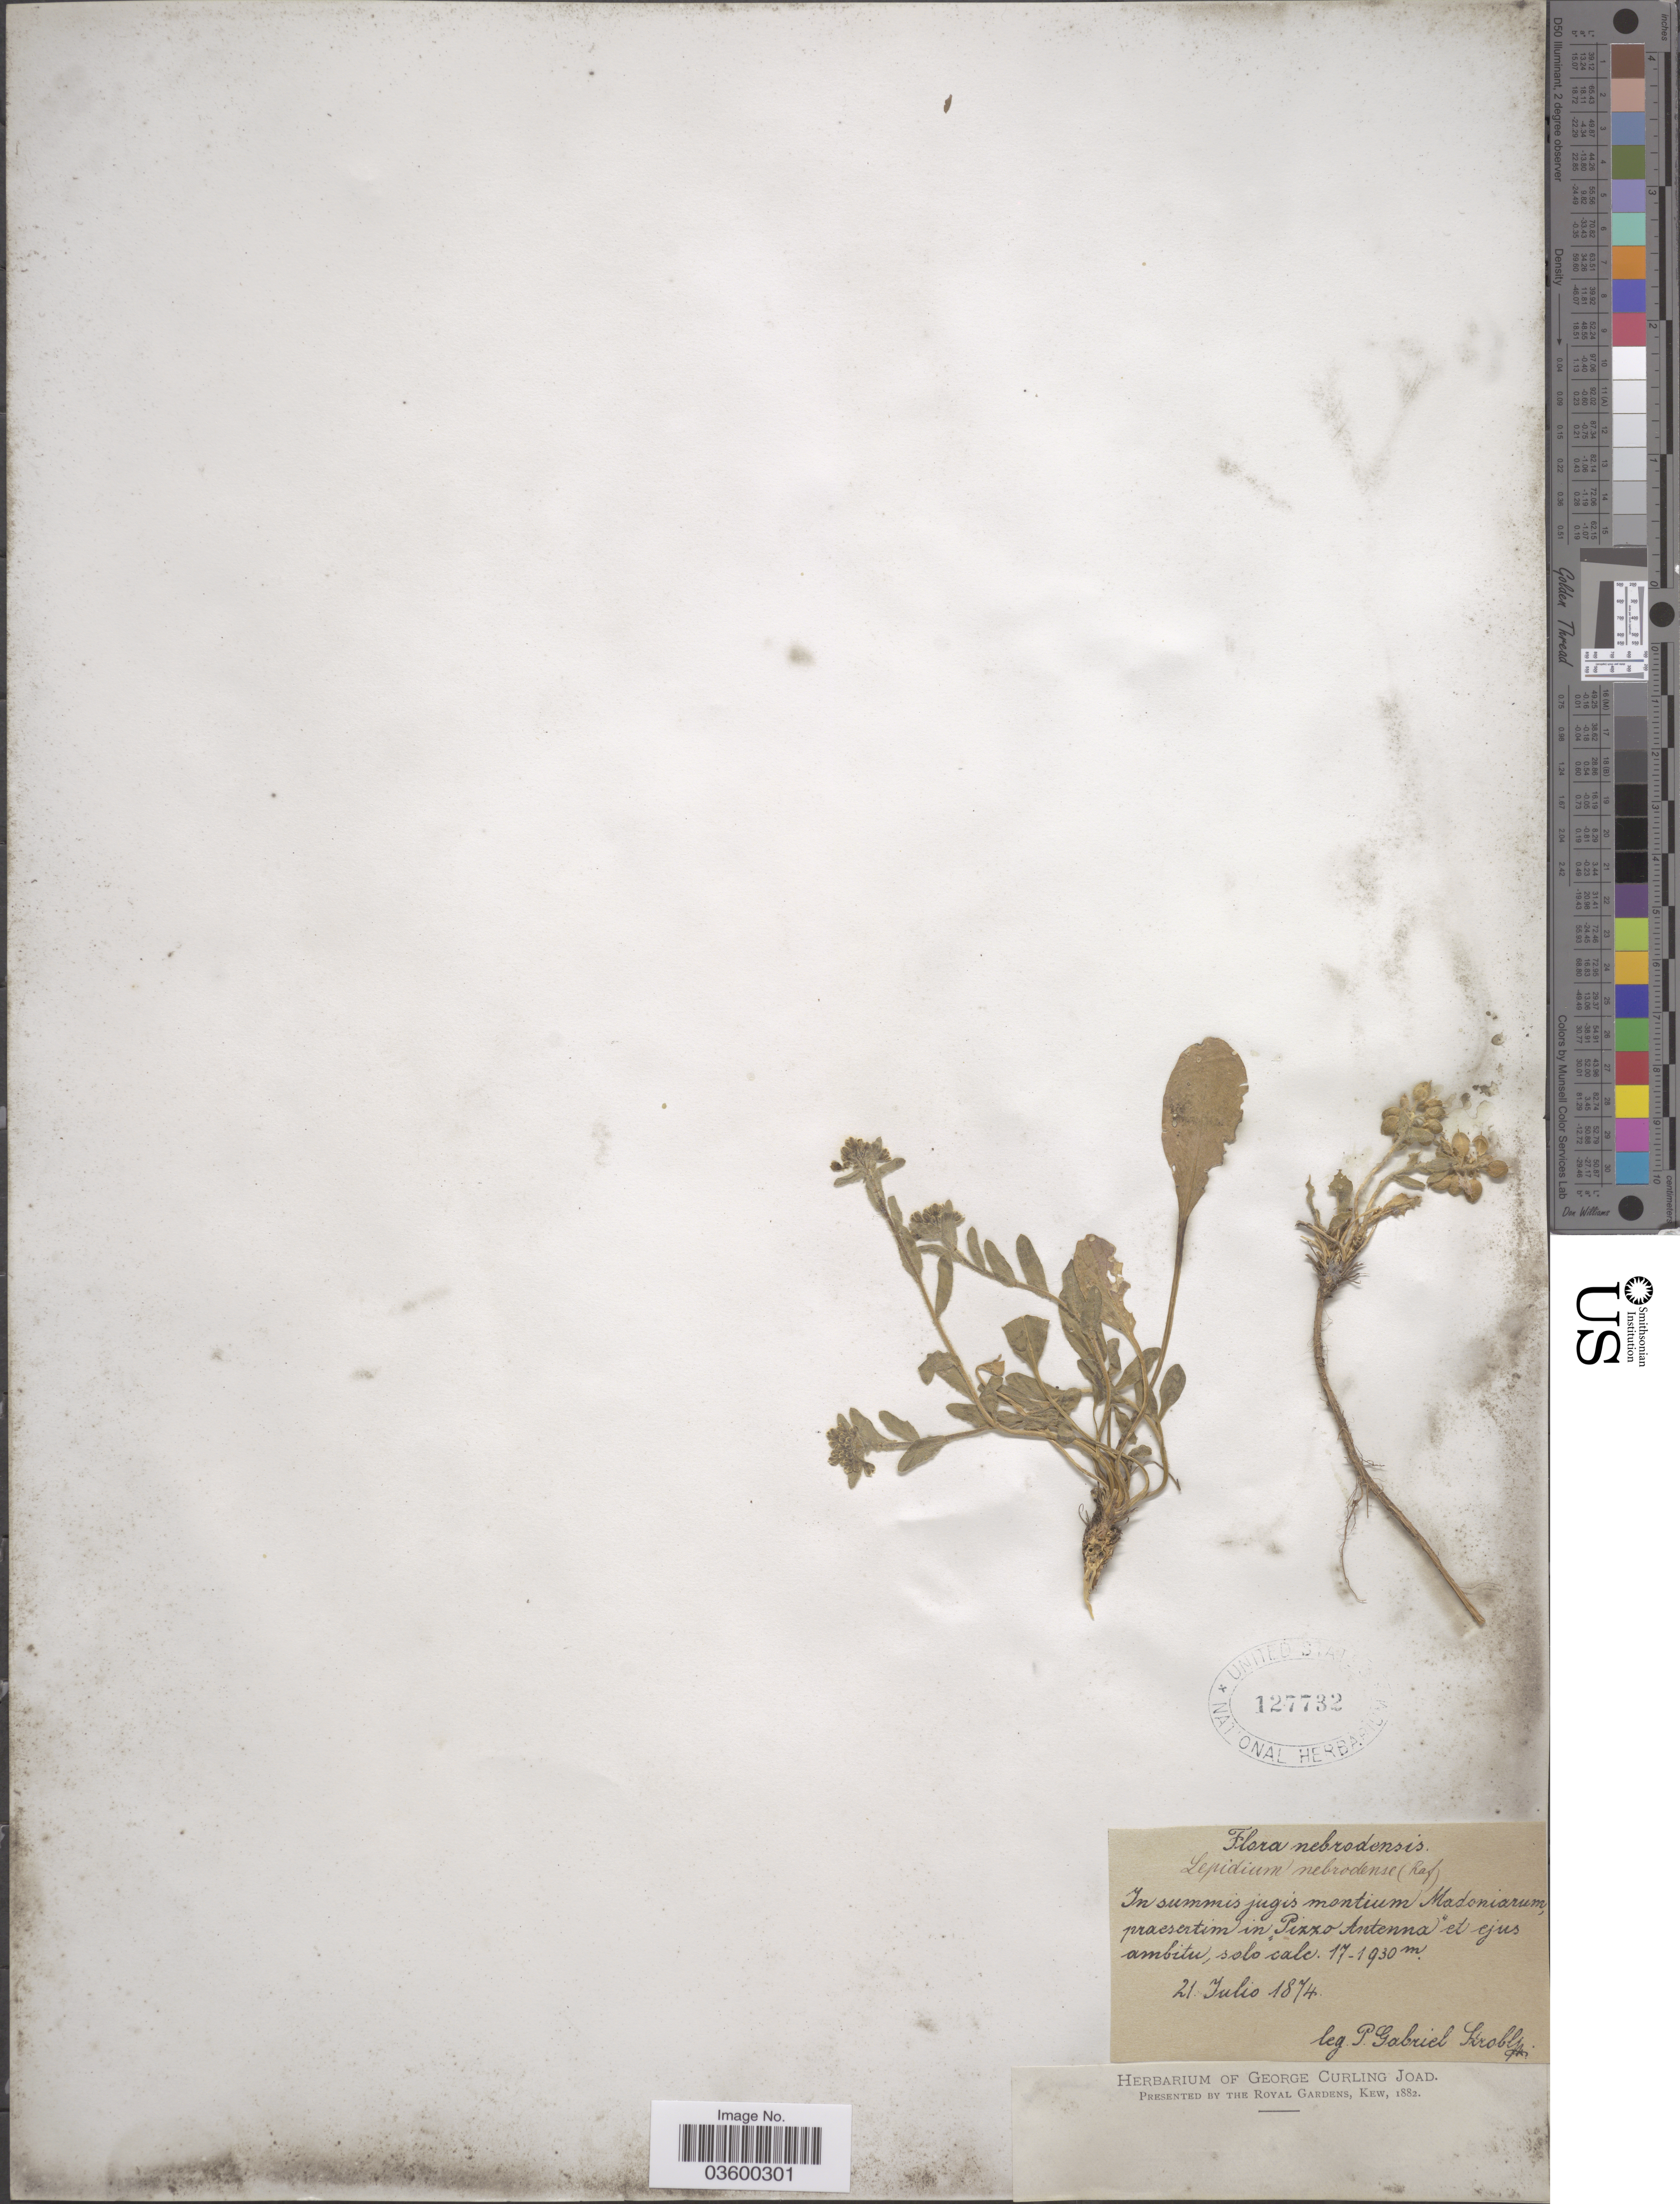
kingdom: Plantae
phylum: Tracheophyta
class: Magnoliopsida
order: Brassicales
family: Brassicaceae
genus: Lepidium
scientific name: Lepidium nebrodense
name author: Gussone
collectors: P. G. Strobl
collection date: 1874-07-21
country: Italy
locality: Nebrodensis. In summis jugis montium Madoniarum, praesertim in "Pizzo Antenna" et ejus ambitu.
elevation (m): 1700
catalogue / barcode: US 127732